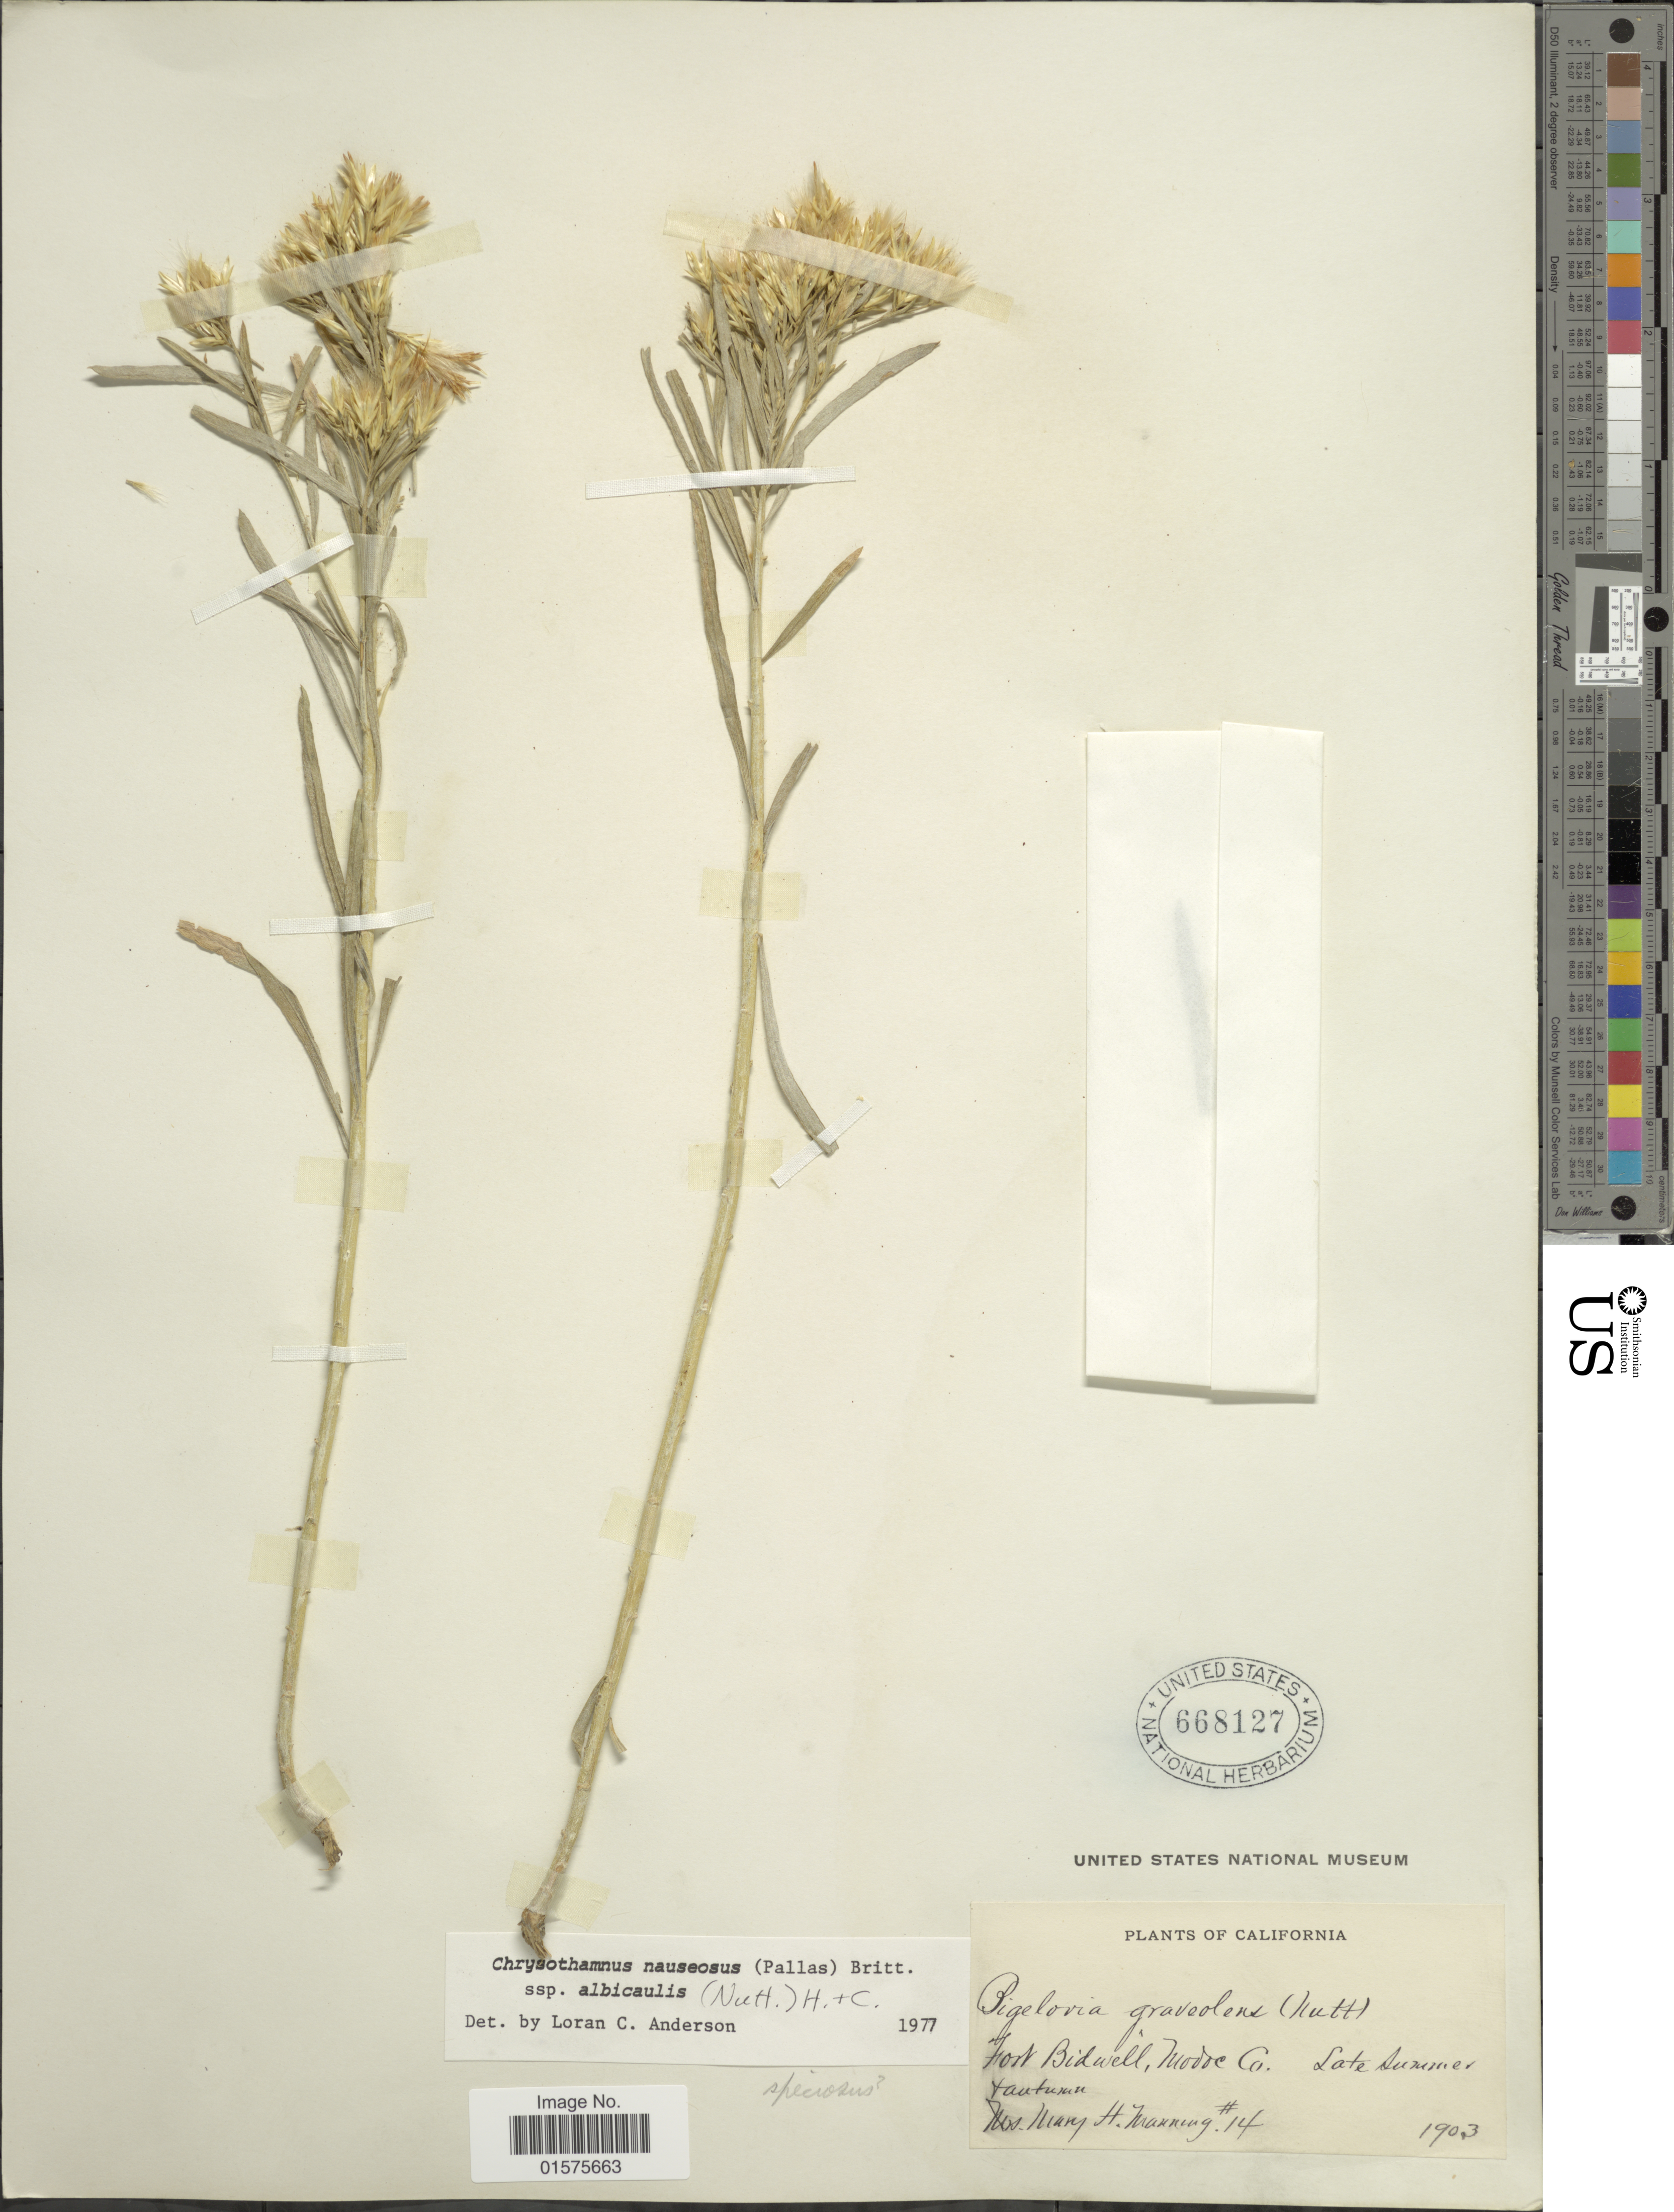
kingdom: Plantae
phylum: Tracheophyta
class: Magnoliopsida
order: Asterales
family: Asteraceae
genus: Ericameria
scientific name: Ericameria nauseosa var. speciosa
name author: (Nutt.) G.L. Nesom & G.I. Baird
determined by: Urbatsch, Lowell E., Curator (LSU), Louisiana State University (UNITED STATES)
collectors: M. Manning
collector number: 14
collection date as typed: late summer & autumn 1903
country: United States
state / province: California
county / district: Modoc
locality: Fort Bidwell, Modoc Co.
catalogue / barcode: US 668127